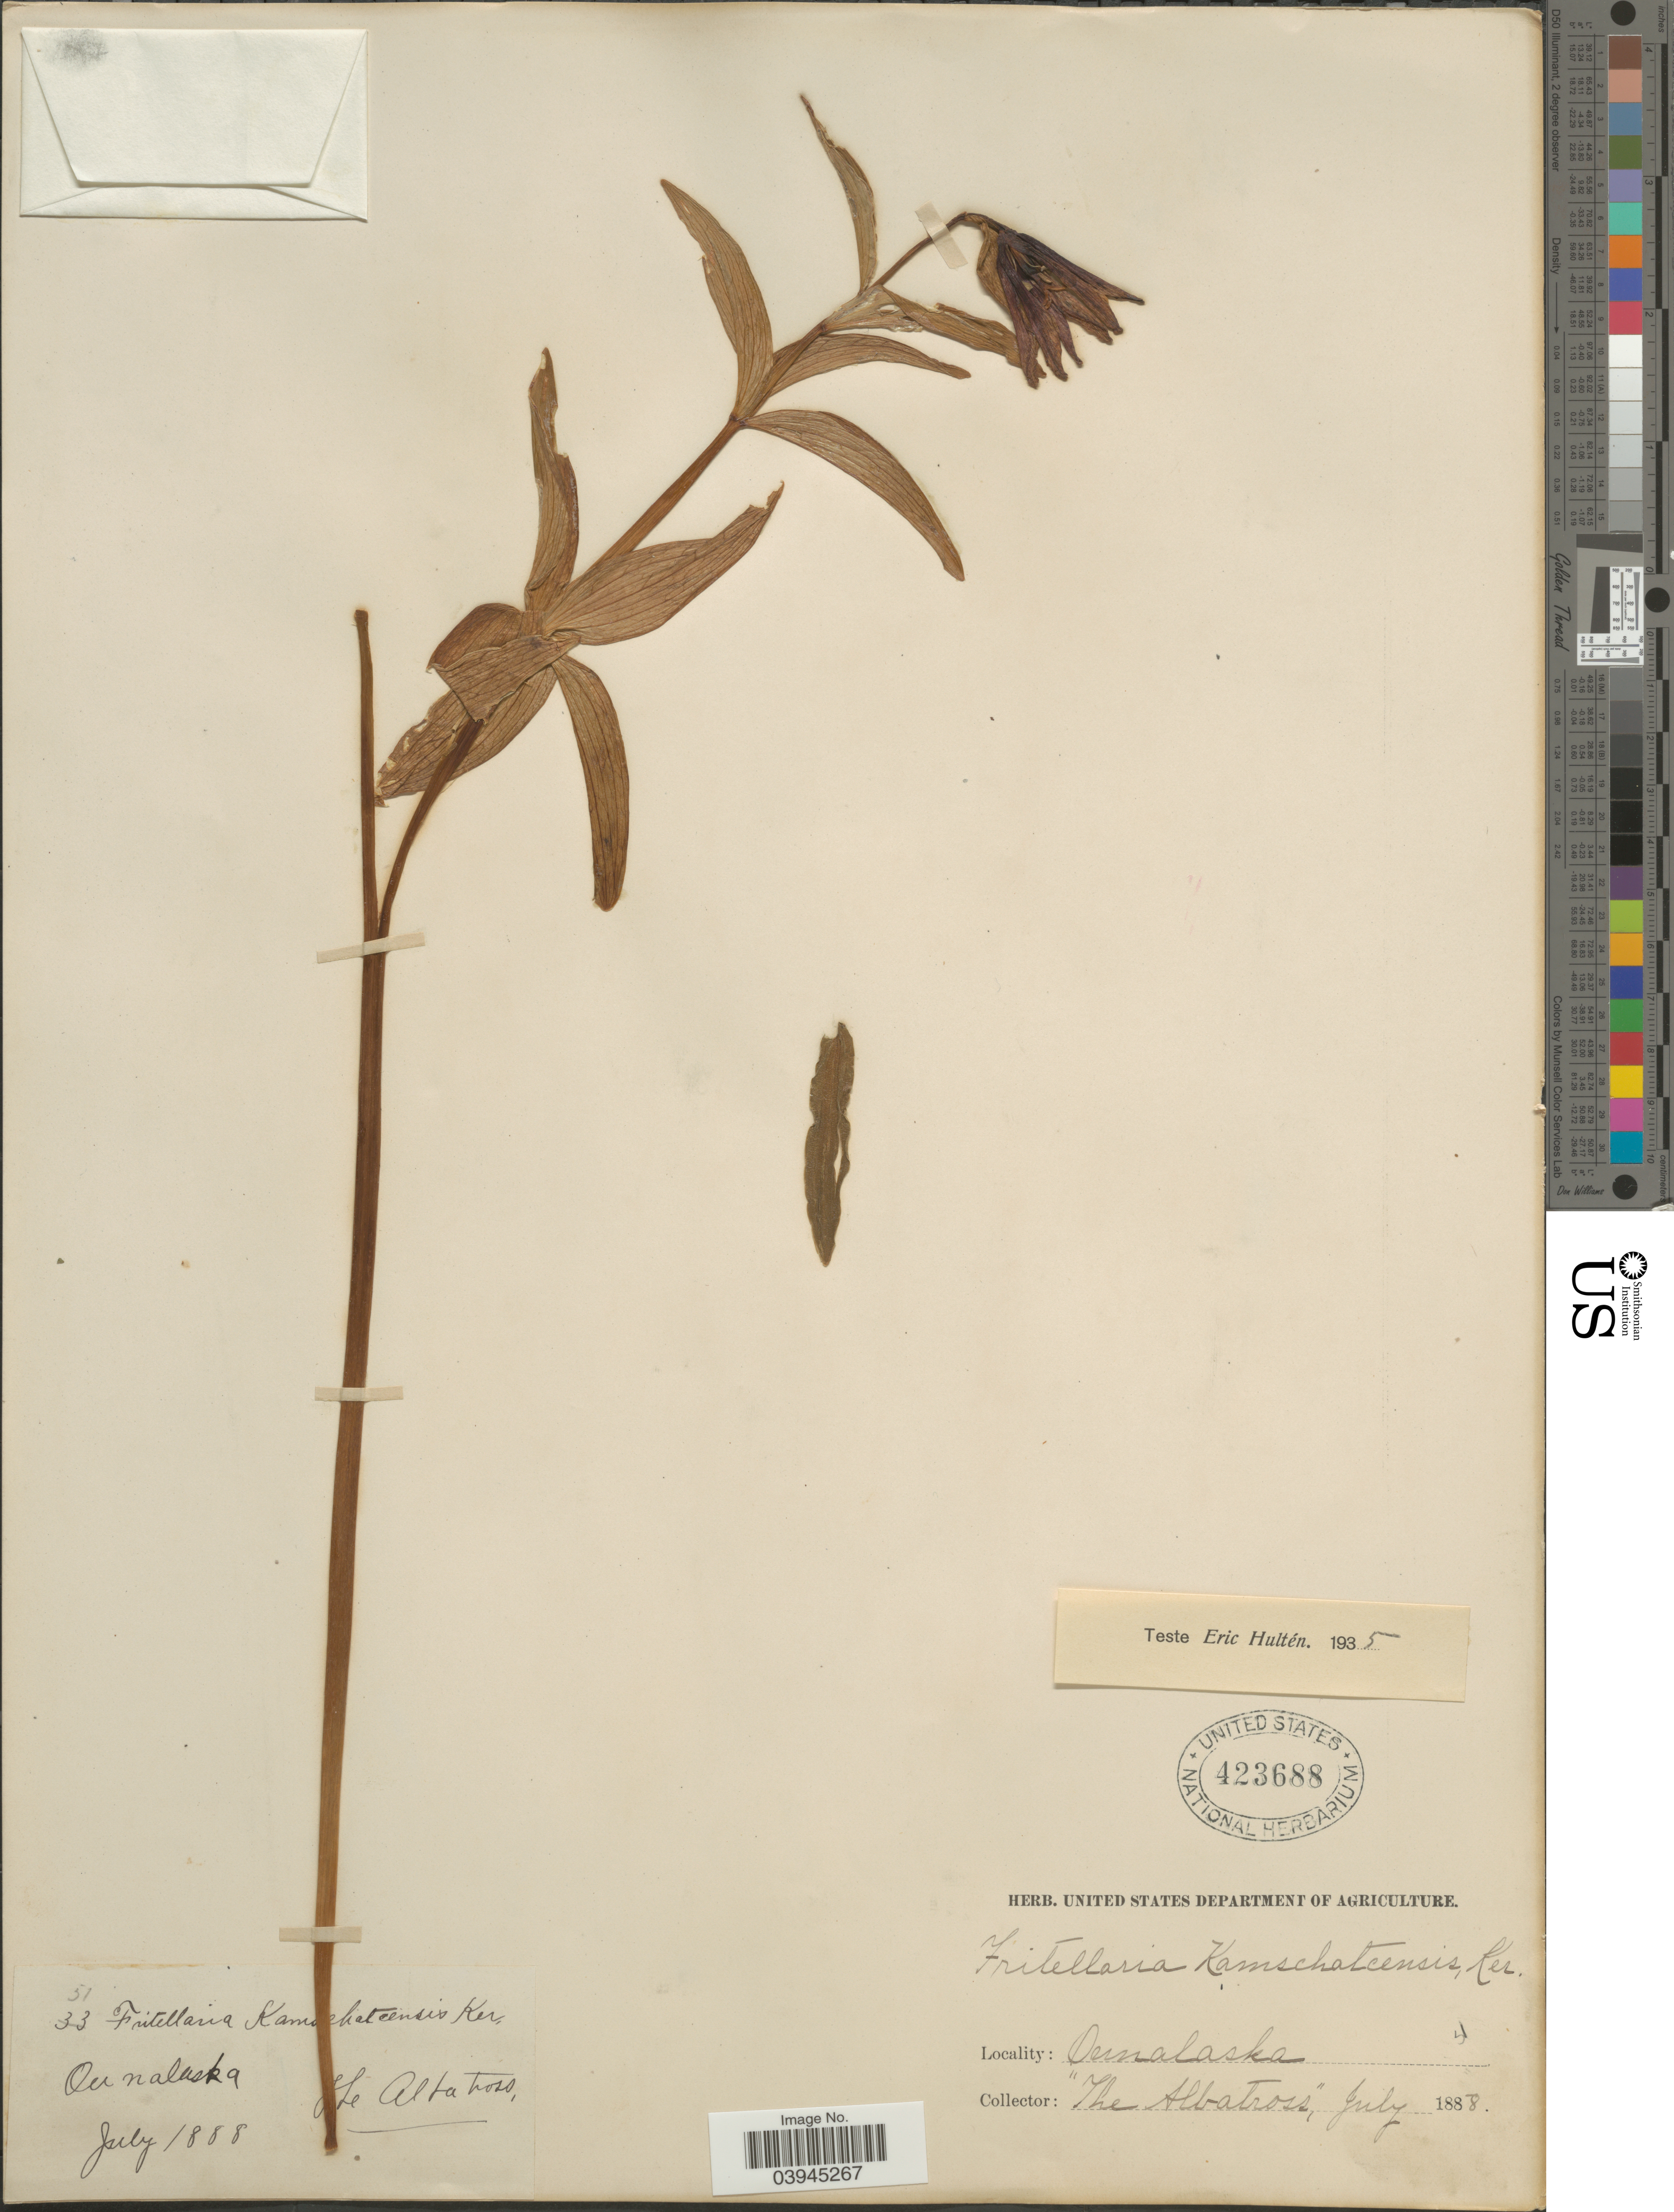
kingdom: Plantae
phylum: Tracheophyta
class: Liliopsida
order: Liliales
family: Liliaceae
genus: Fritillaria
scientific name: Fritillaria camschatcensis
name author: (L.) Ker Gawl.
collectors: "The Albatross"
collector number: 51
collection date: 1888-07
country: United States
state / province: Alaska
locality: Ounalaska.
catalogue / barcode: US 423688